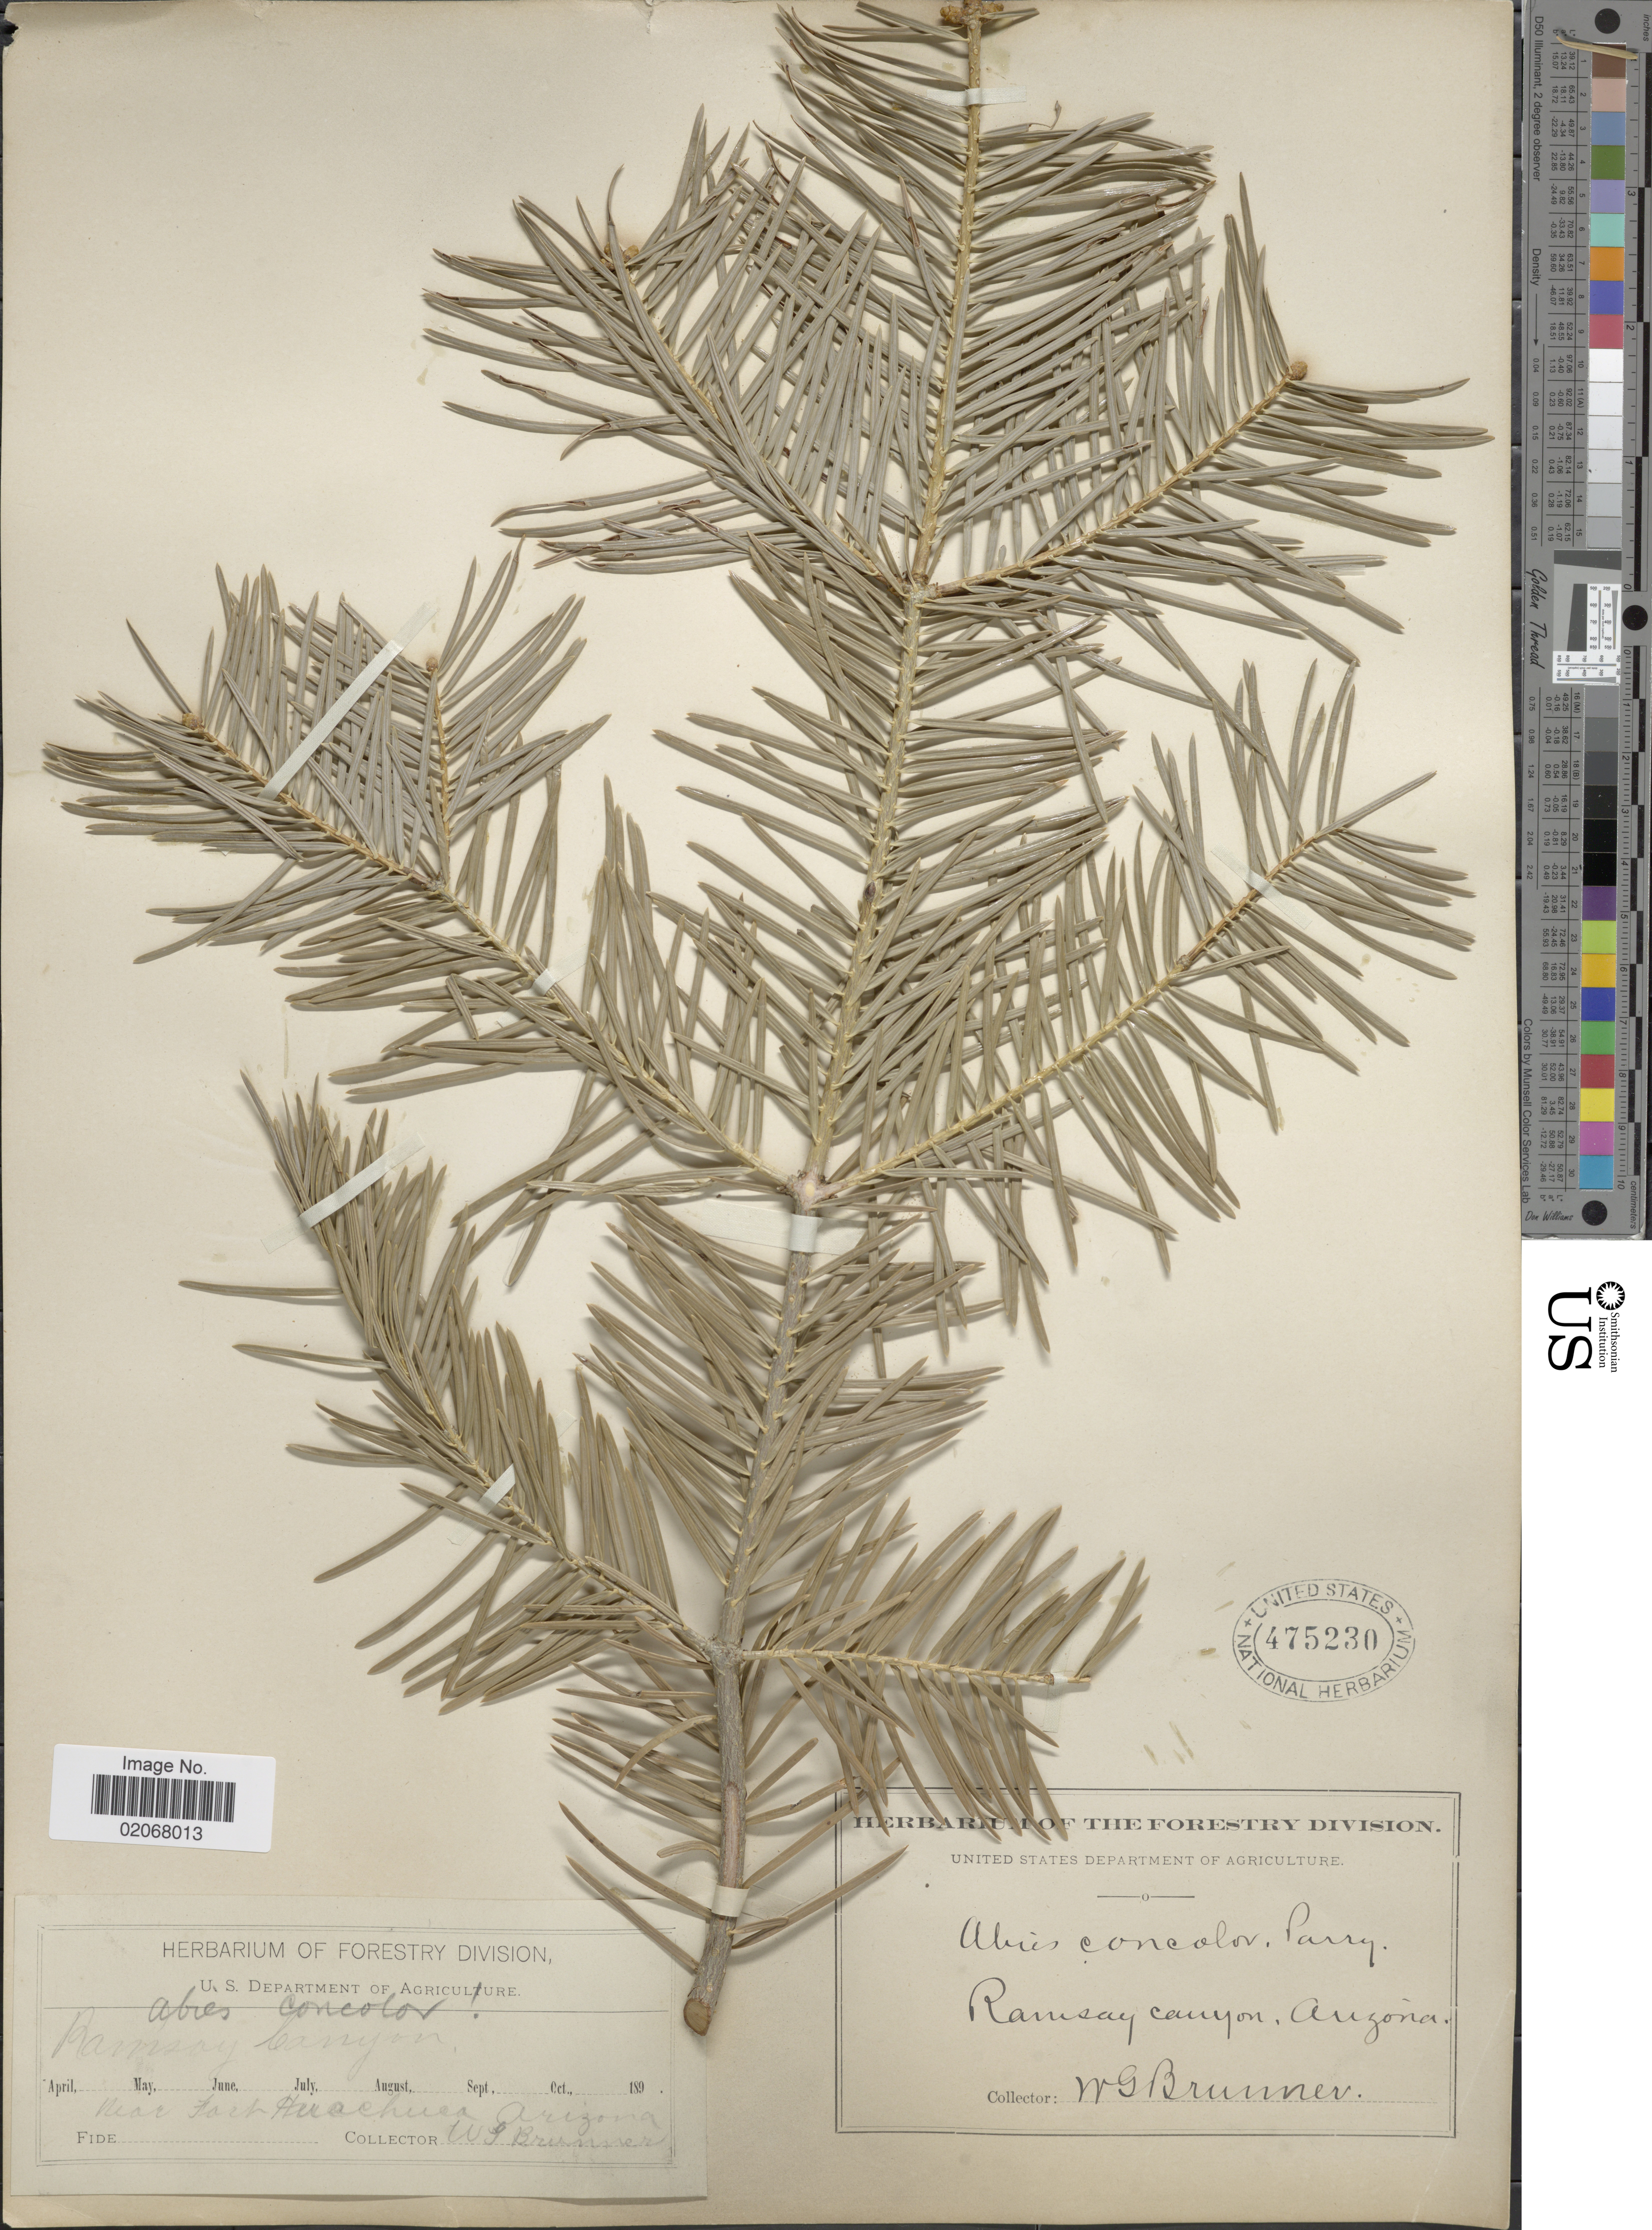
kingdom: Plantae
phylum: Tracheophyta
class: Pinopsida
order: Pinales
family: Pinaceae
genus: Abies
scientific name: Abies concolor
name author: (Gordon & Glend.) Lindl. ex Hildebr.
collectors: W. Brunner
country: United States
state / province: Arizona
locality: Ramsey canyon, near Fort Huachuca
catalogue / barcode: US 475230